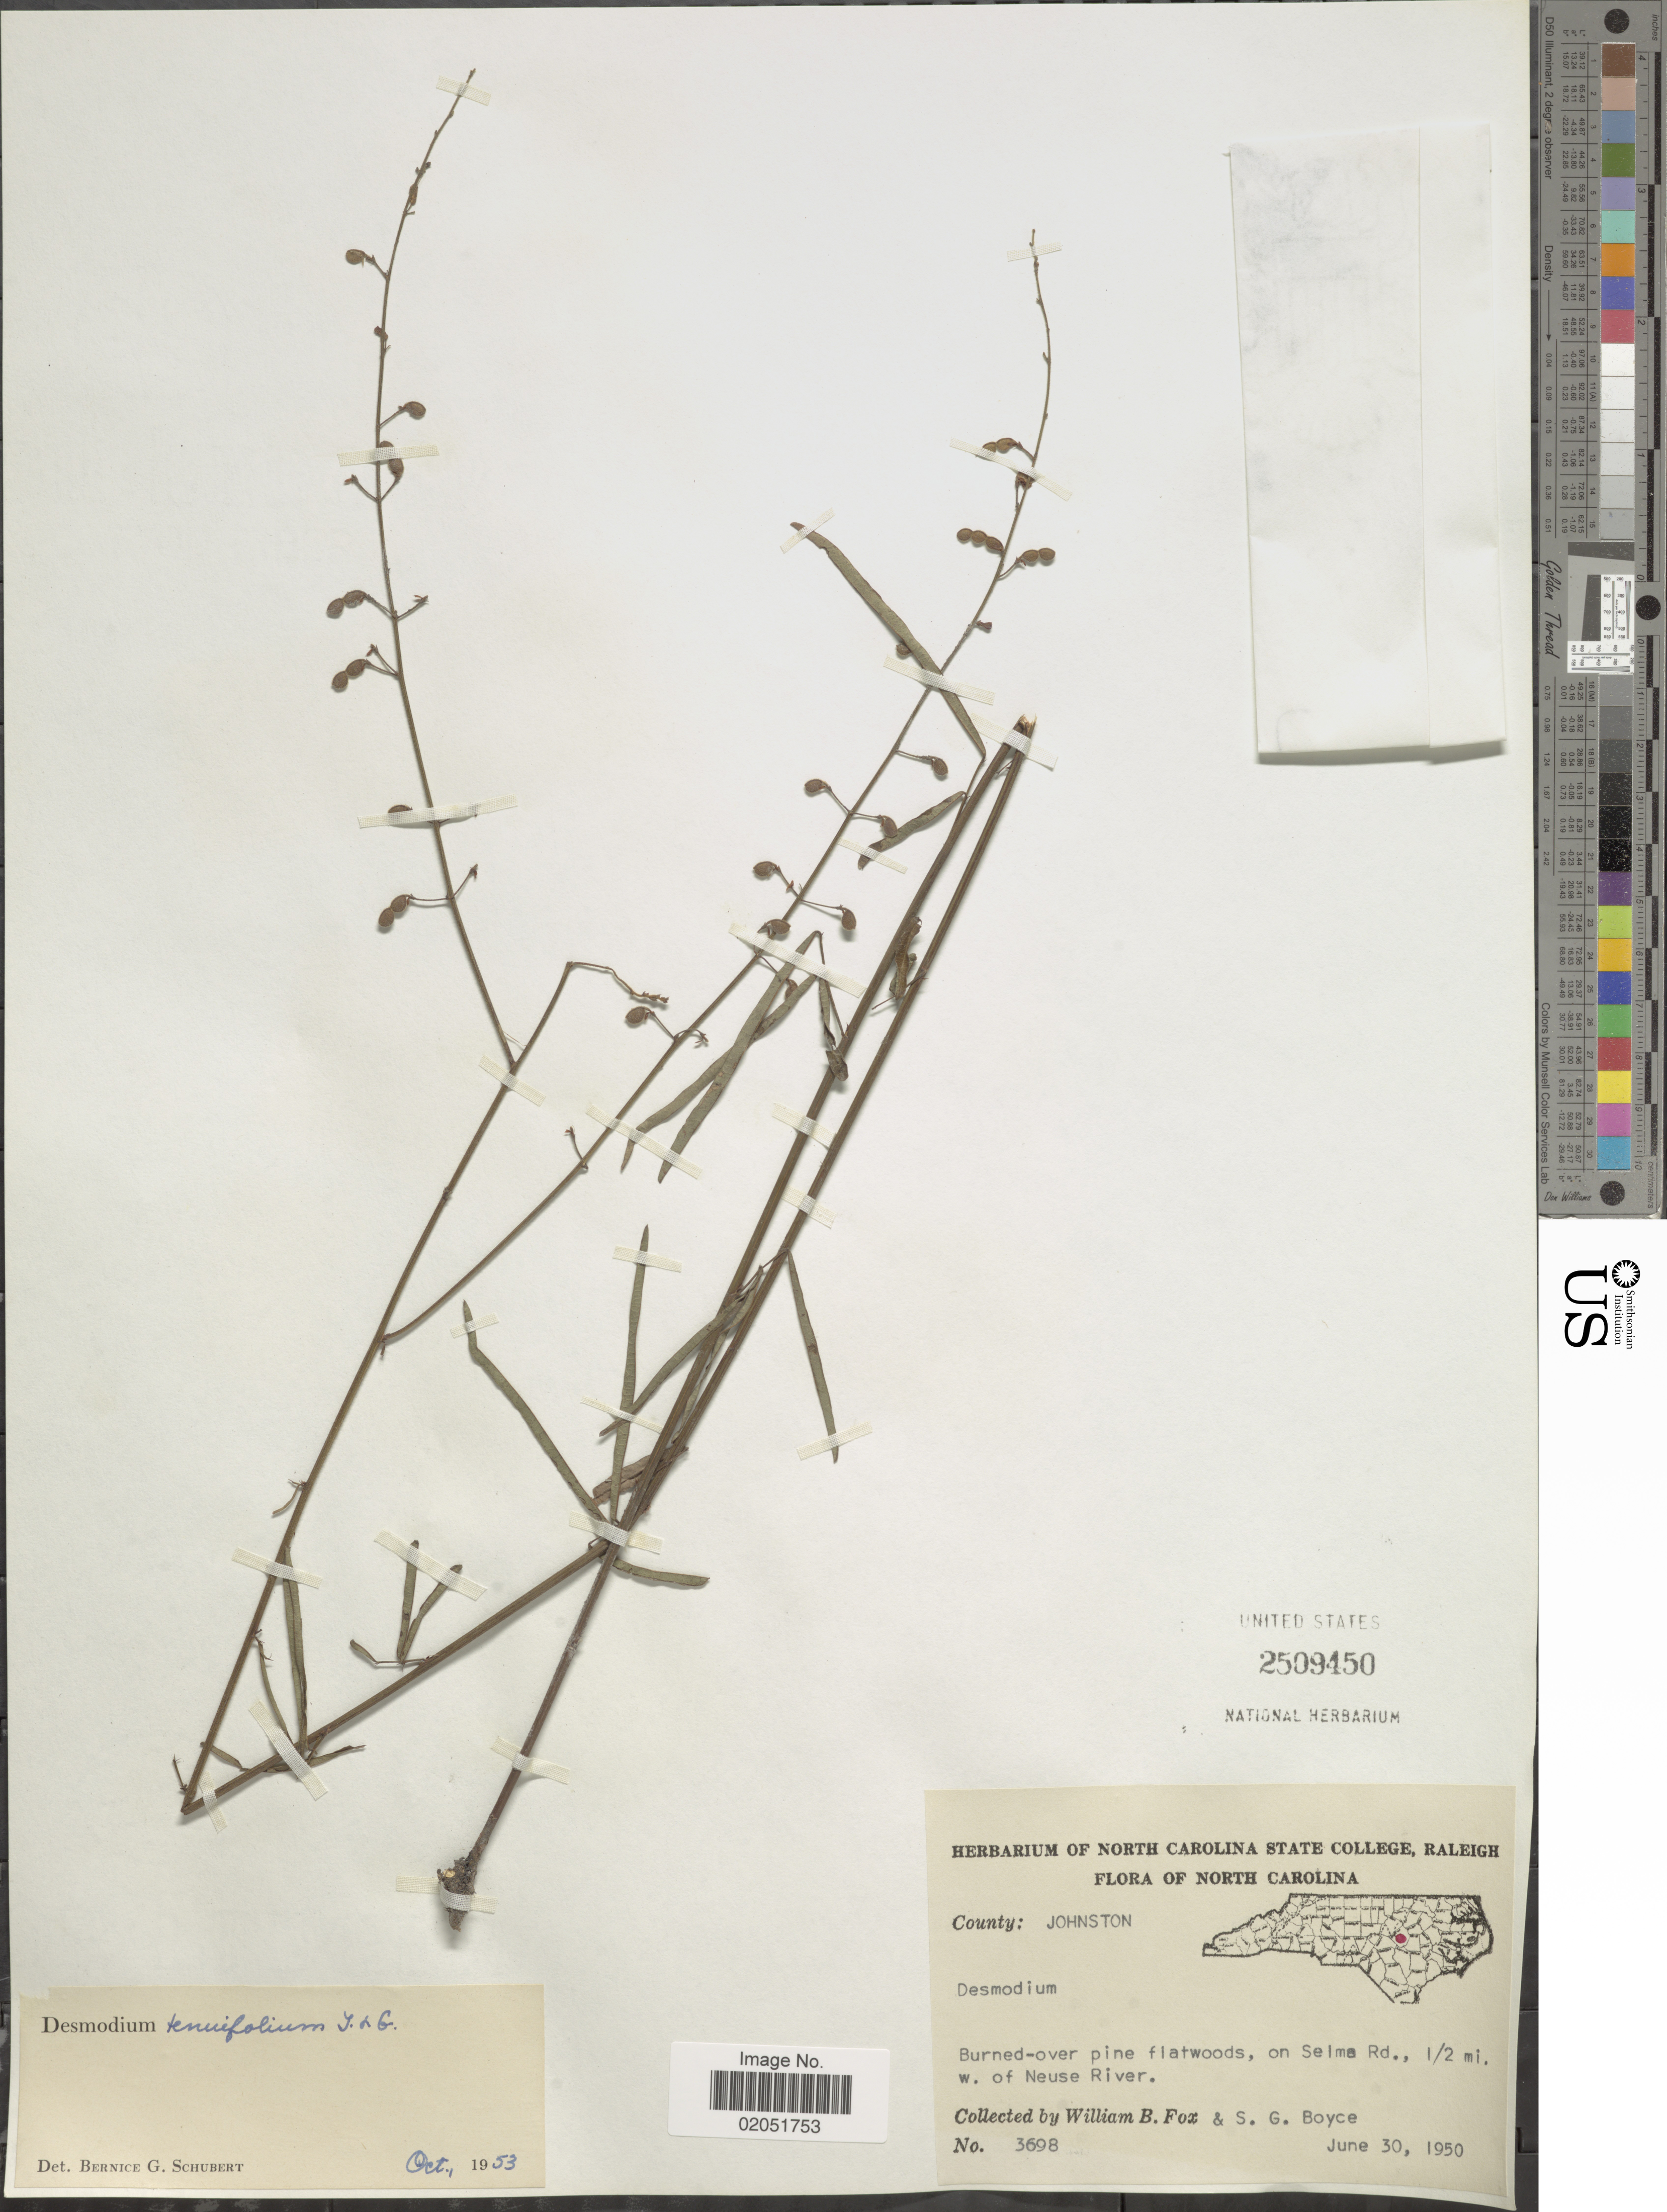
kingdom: Plantae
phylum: Tracheophyta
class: Magnoliopsida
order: Fabales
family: Fabaceae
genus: Desmodium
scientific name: Desmodium tenuifolium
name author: Torr. & A. Gray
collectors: W. B. Fox & S. Boyce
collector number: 3698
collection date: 1950-06-30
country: United States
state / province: North Carolina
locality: County: Johnston, Burned-over pine flatwoods, on Selma Rd., ½mi. w. of Neuse River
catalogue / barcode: US 2509450